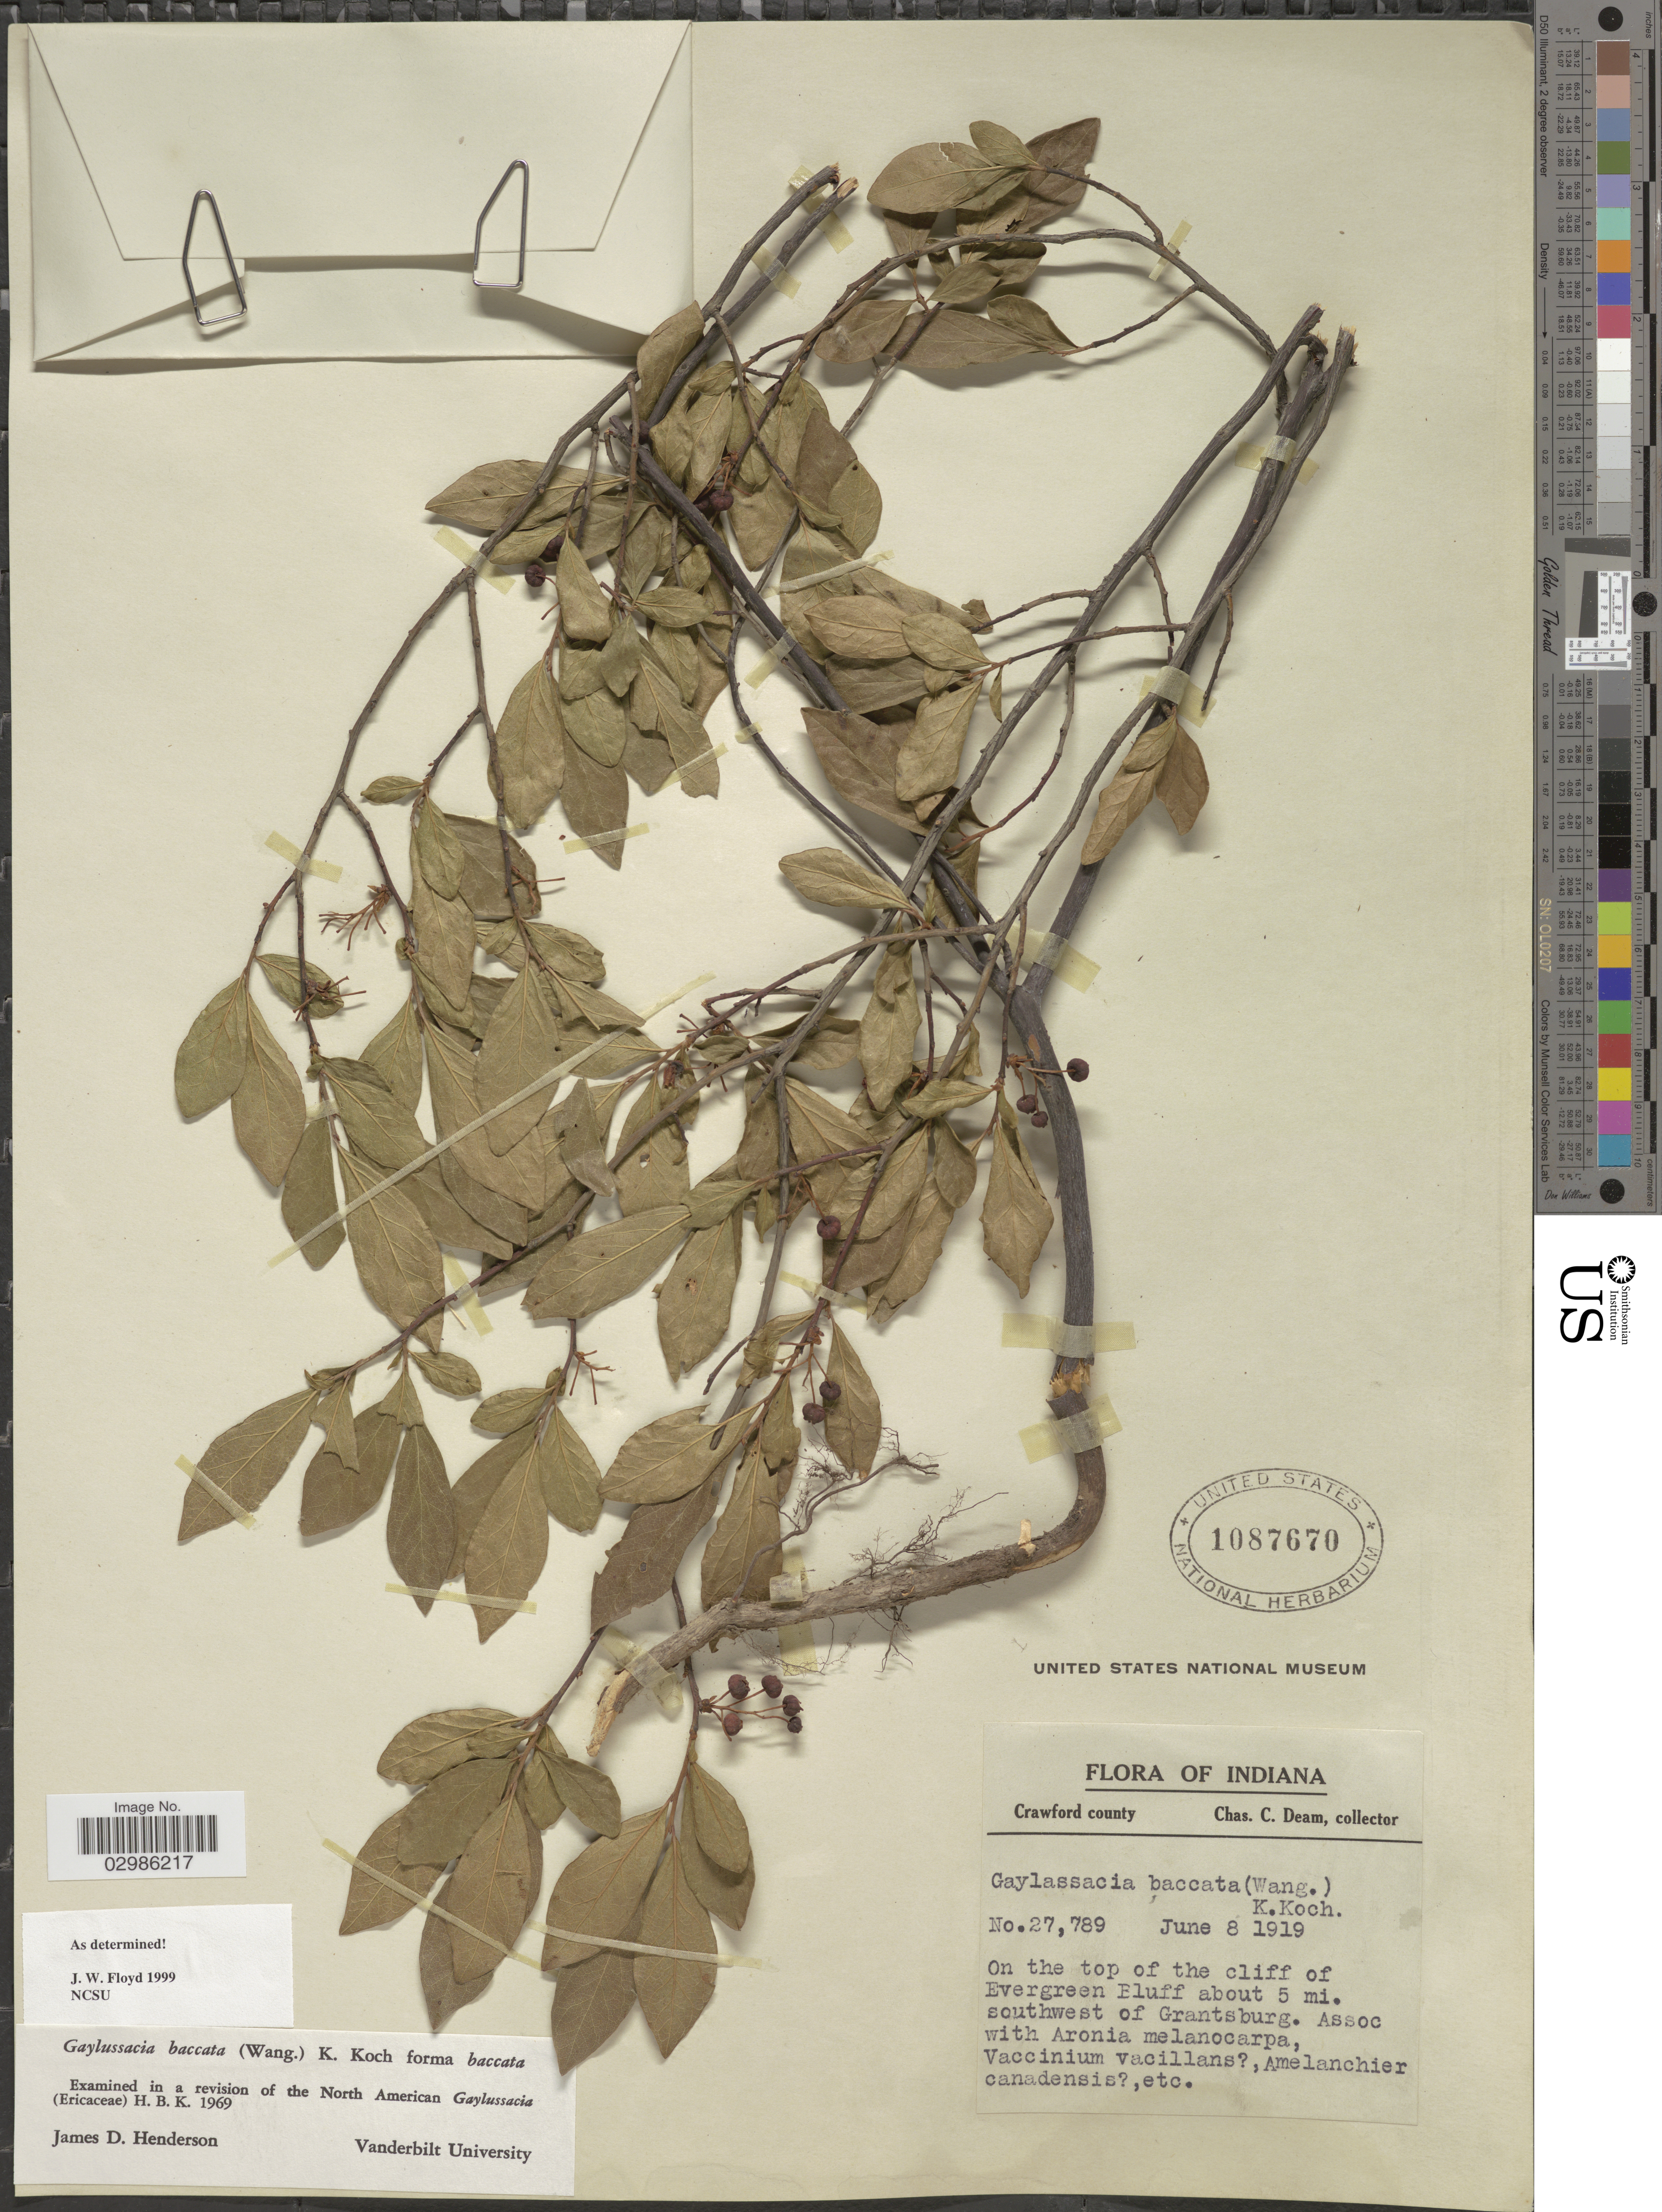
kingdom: Plantae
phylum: Tracheophyta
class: Magnoliopsida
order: Ericales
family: Ericaceae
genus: Gaylussacia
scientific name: Gaylussacia baccata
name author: (Wangenh.) K. Koch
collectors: C. C. Deam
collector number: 27789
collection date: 1919-06-08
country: United States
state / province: Indiana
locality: Crawford County, On the top of the cliff of Evergreen Bluff about 5 mi. southwest of Grantsburg.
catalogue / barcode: US 1087670